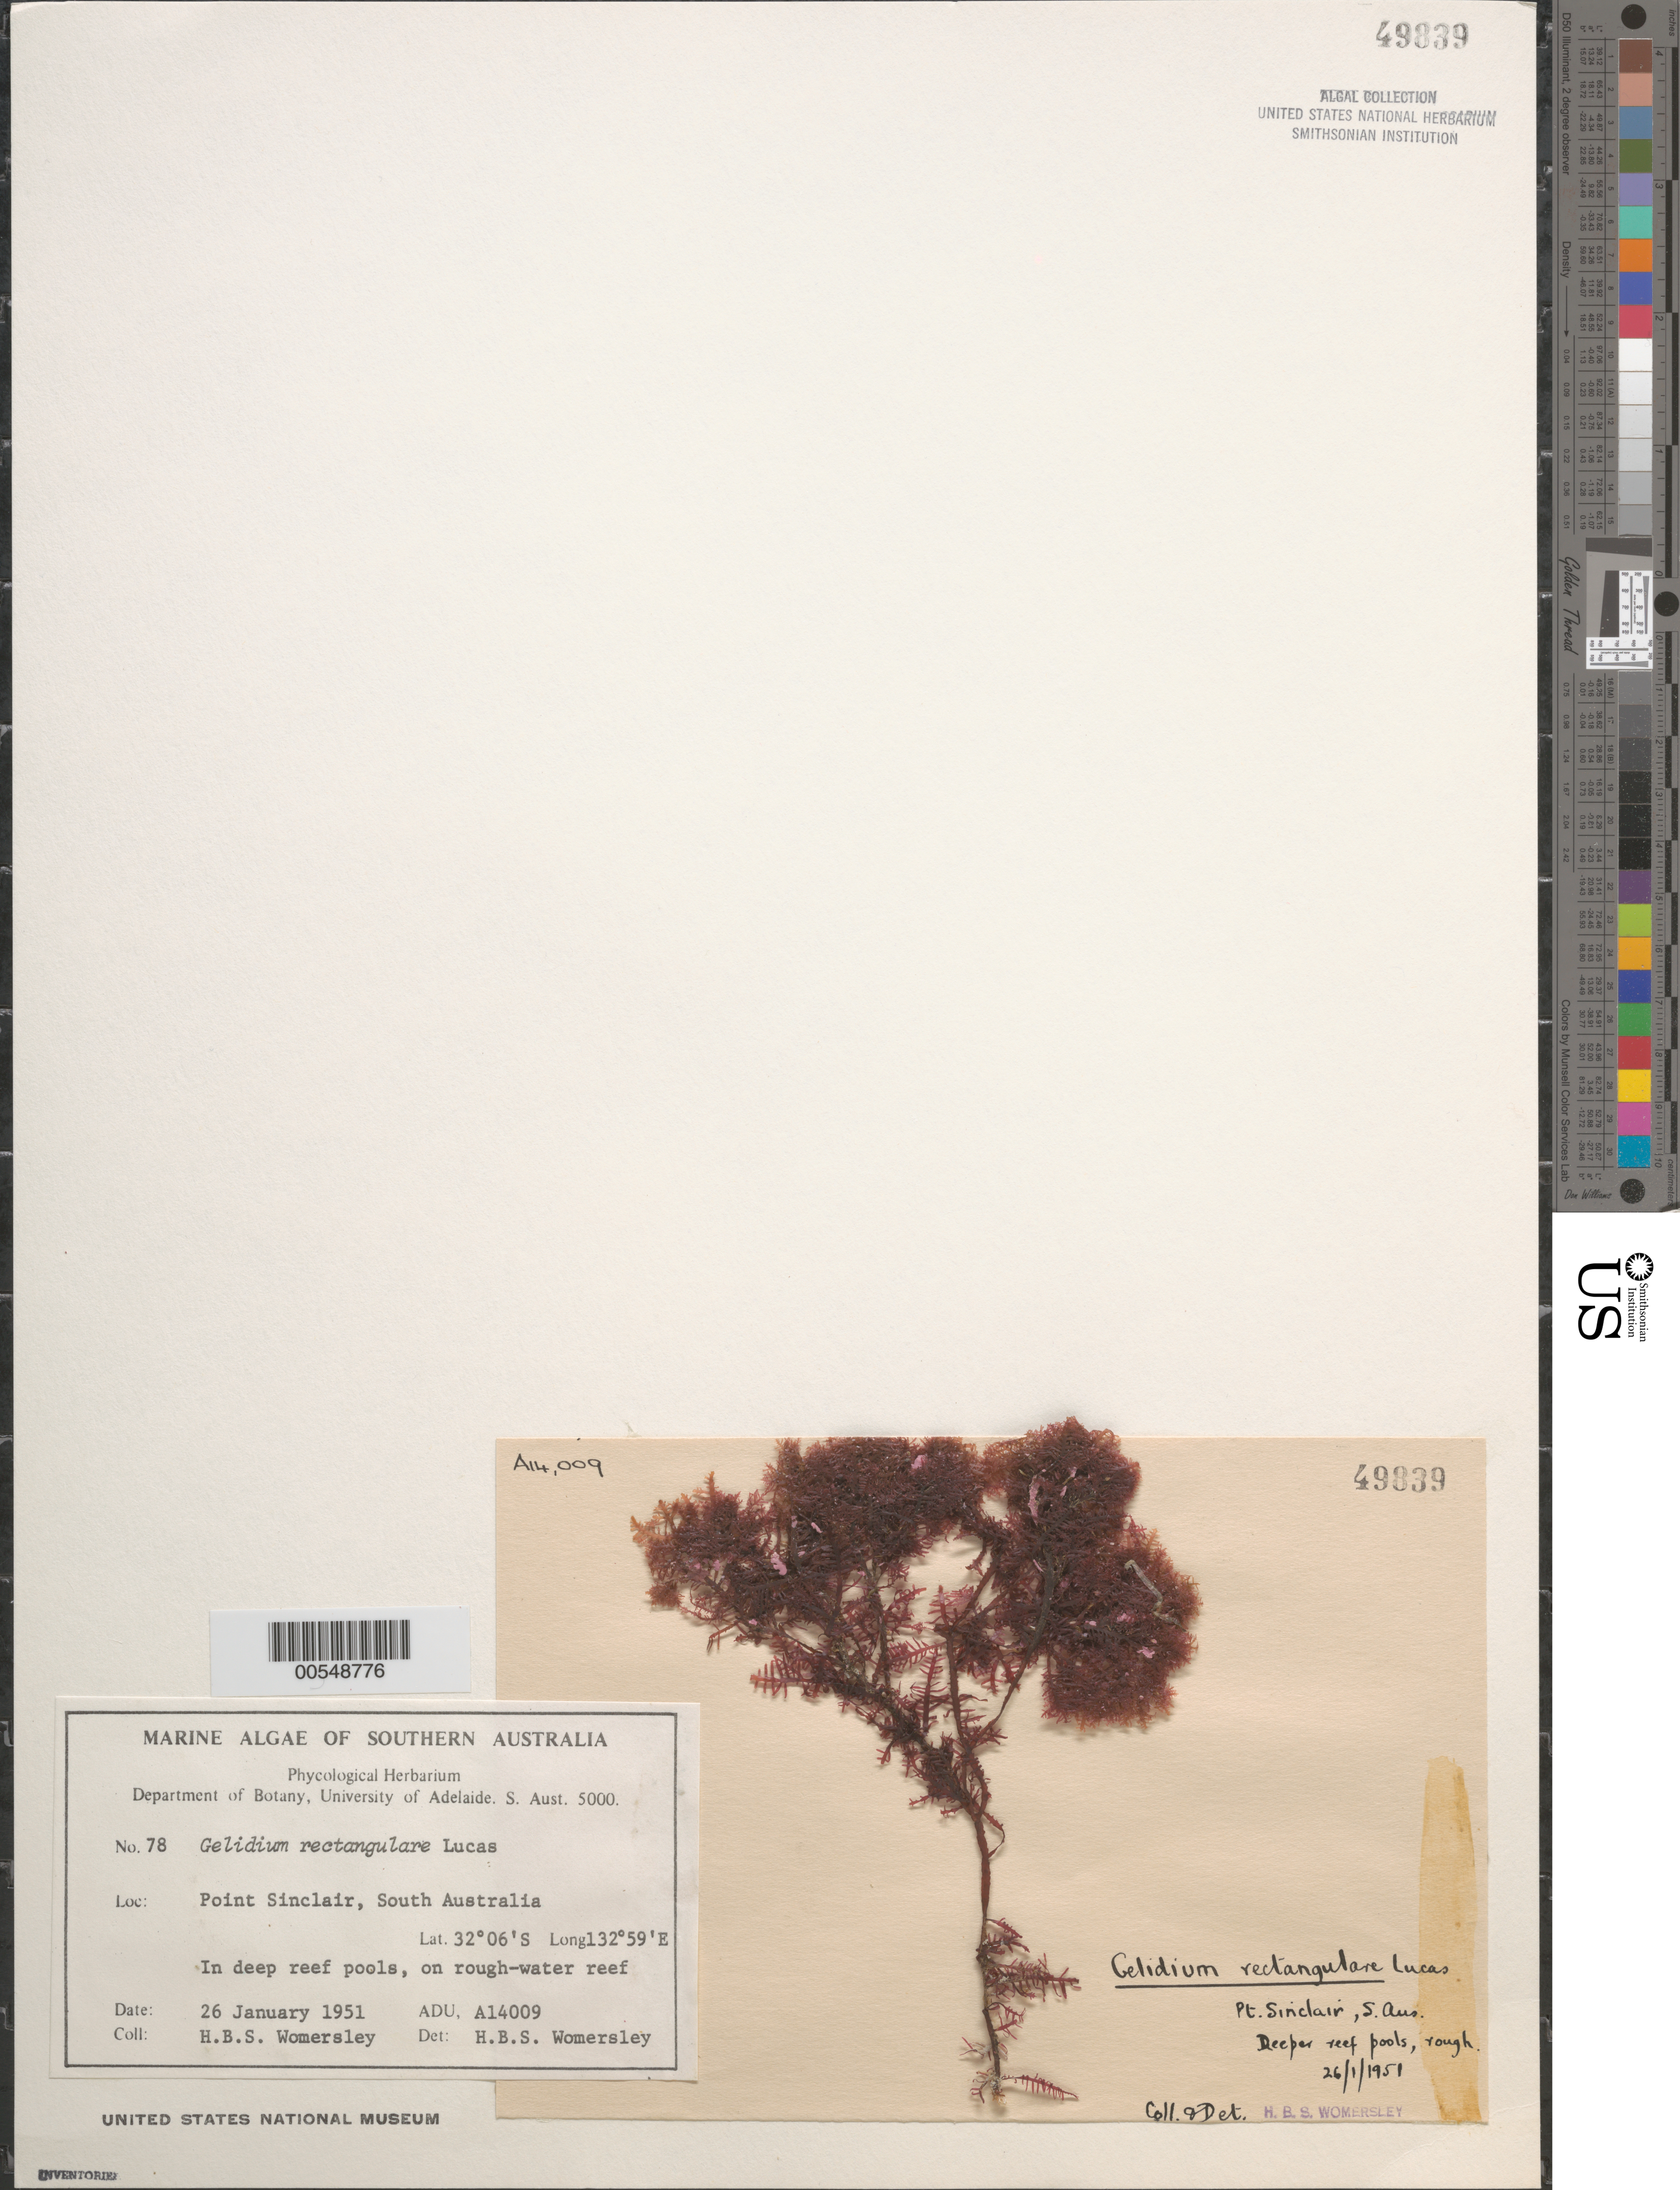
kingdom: Plantae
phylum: Rhodophyta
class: Florideophyceae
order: Gelidiales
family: Orthogonacladiaceae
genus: Orthogonacladia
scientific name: Orthogonacladia rectangularis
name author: (A.H.S. Lucas) G.H. Boo & Wernberg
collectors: H. B. S. Womersley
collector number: ADU A14009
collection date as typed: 26 Jan 1951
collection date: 1951-01-26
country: Australia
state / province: South Australia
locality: Point sinclair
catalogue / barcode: US 49839